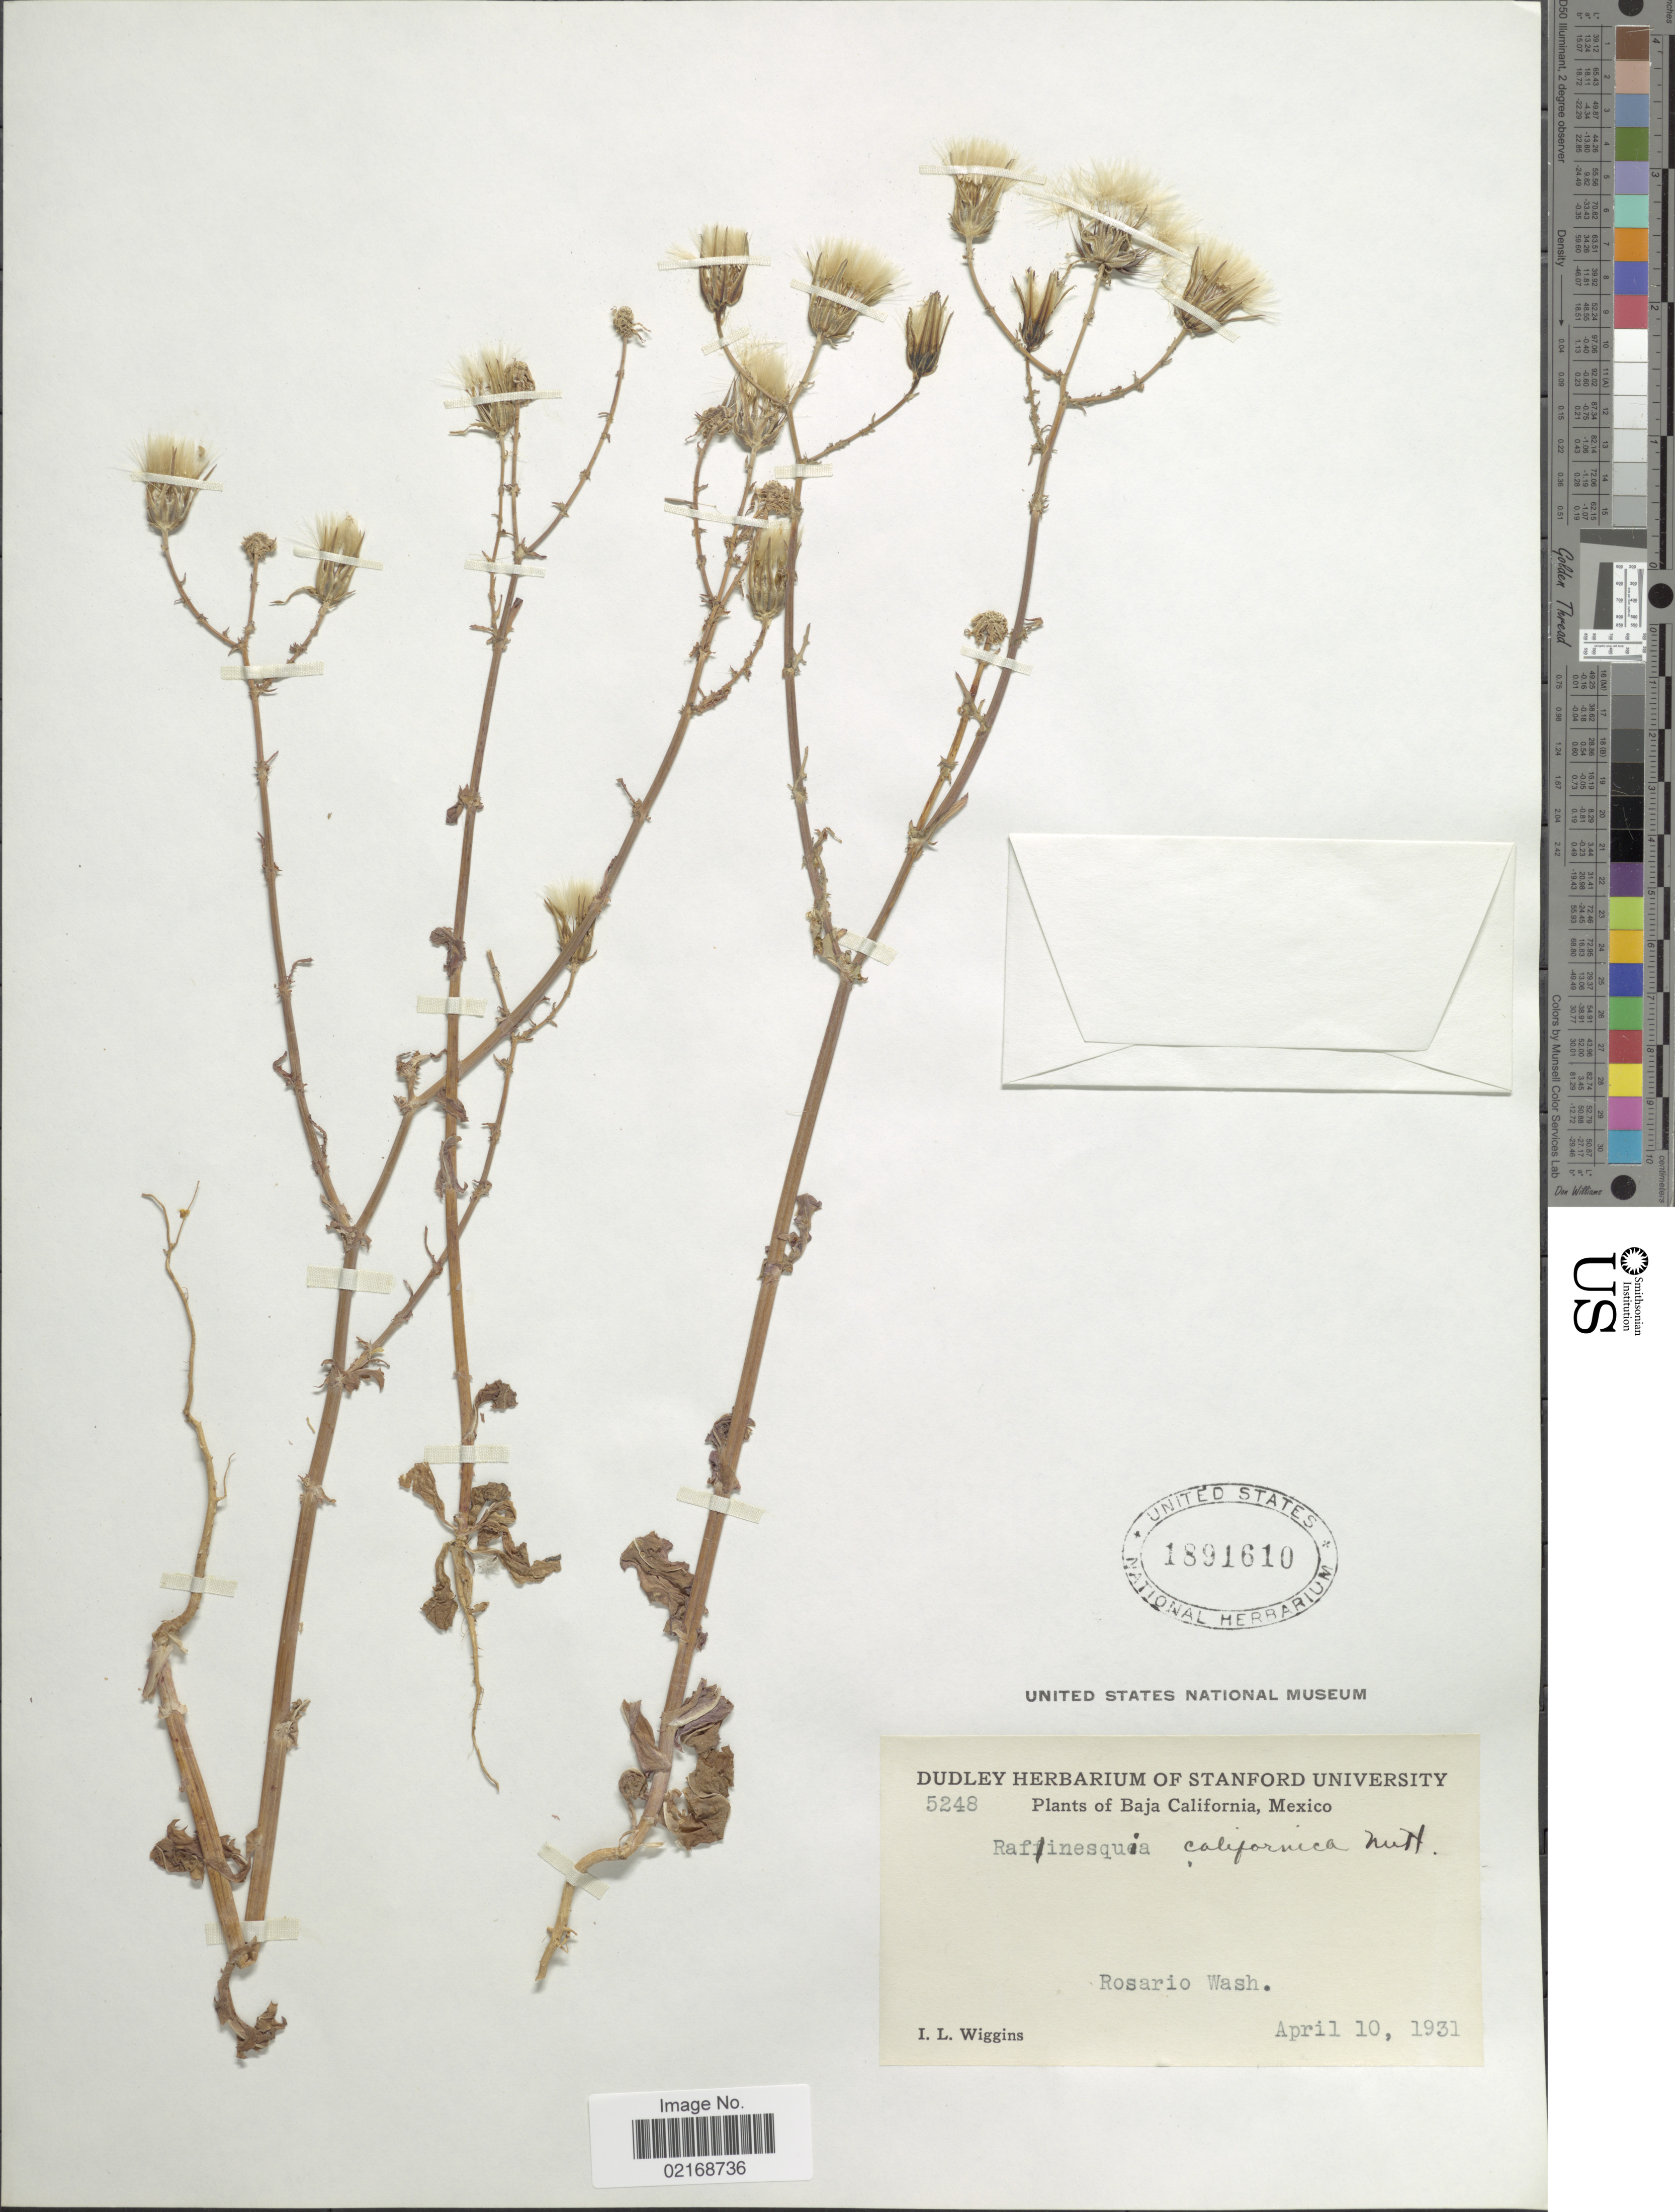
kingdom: Plantae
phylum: Tracheophyta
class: Magnoliopsida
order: Asterales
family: Asteraceae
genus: Rafinesquia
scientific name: Rafinesquia californica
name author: Nutt.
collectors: I. L. Wiggins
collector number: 5248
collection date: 1931-04-10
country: Mexico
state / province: Baja California Norte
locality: Rosario Wash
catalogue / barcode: US 1891610